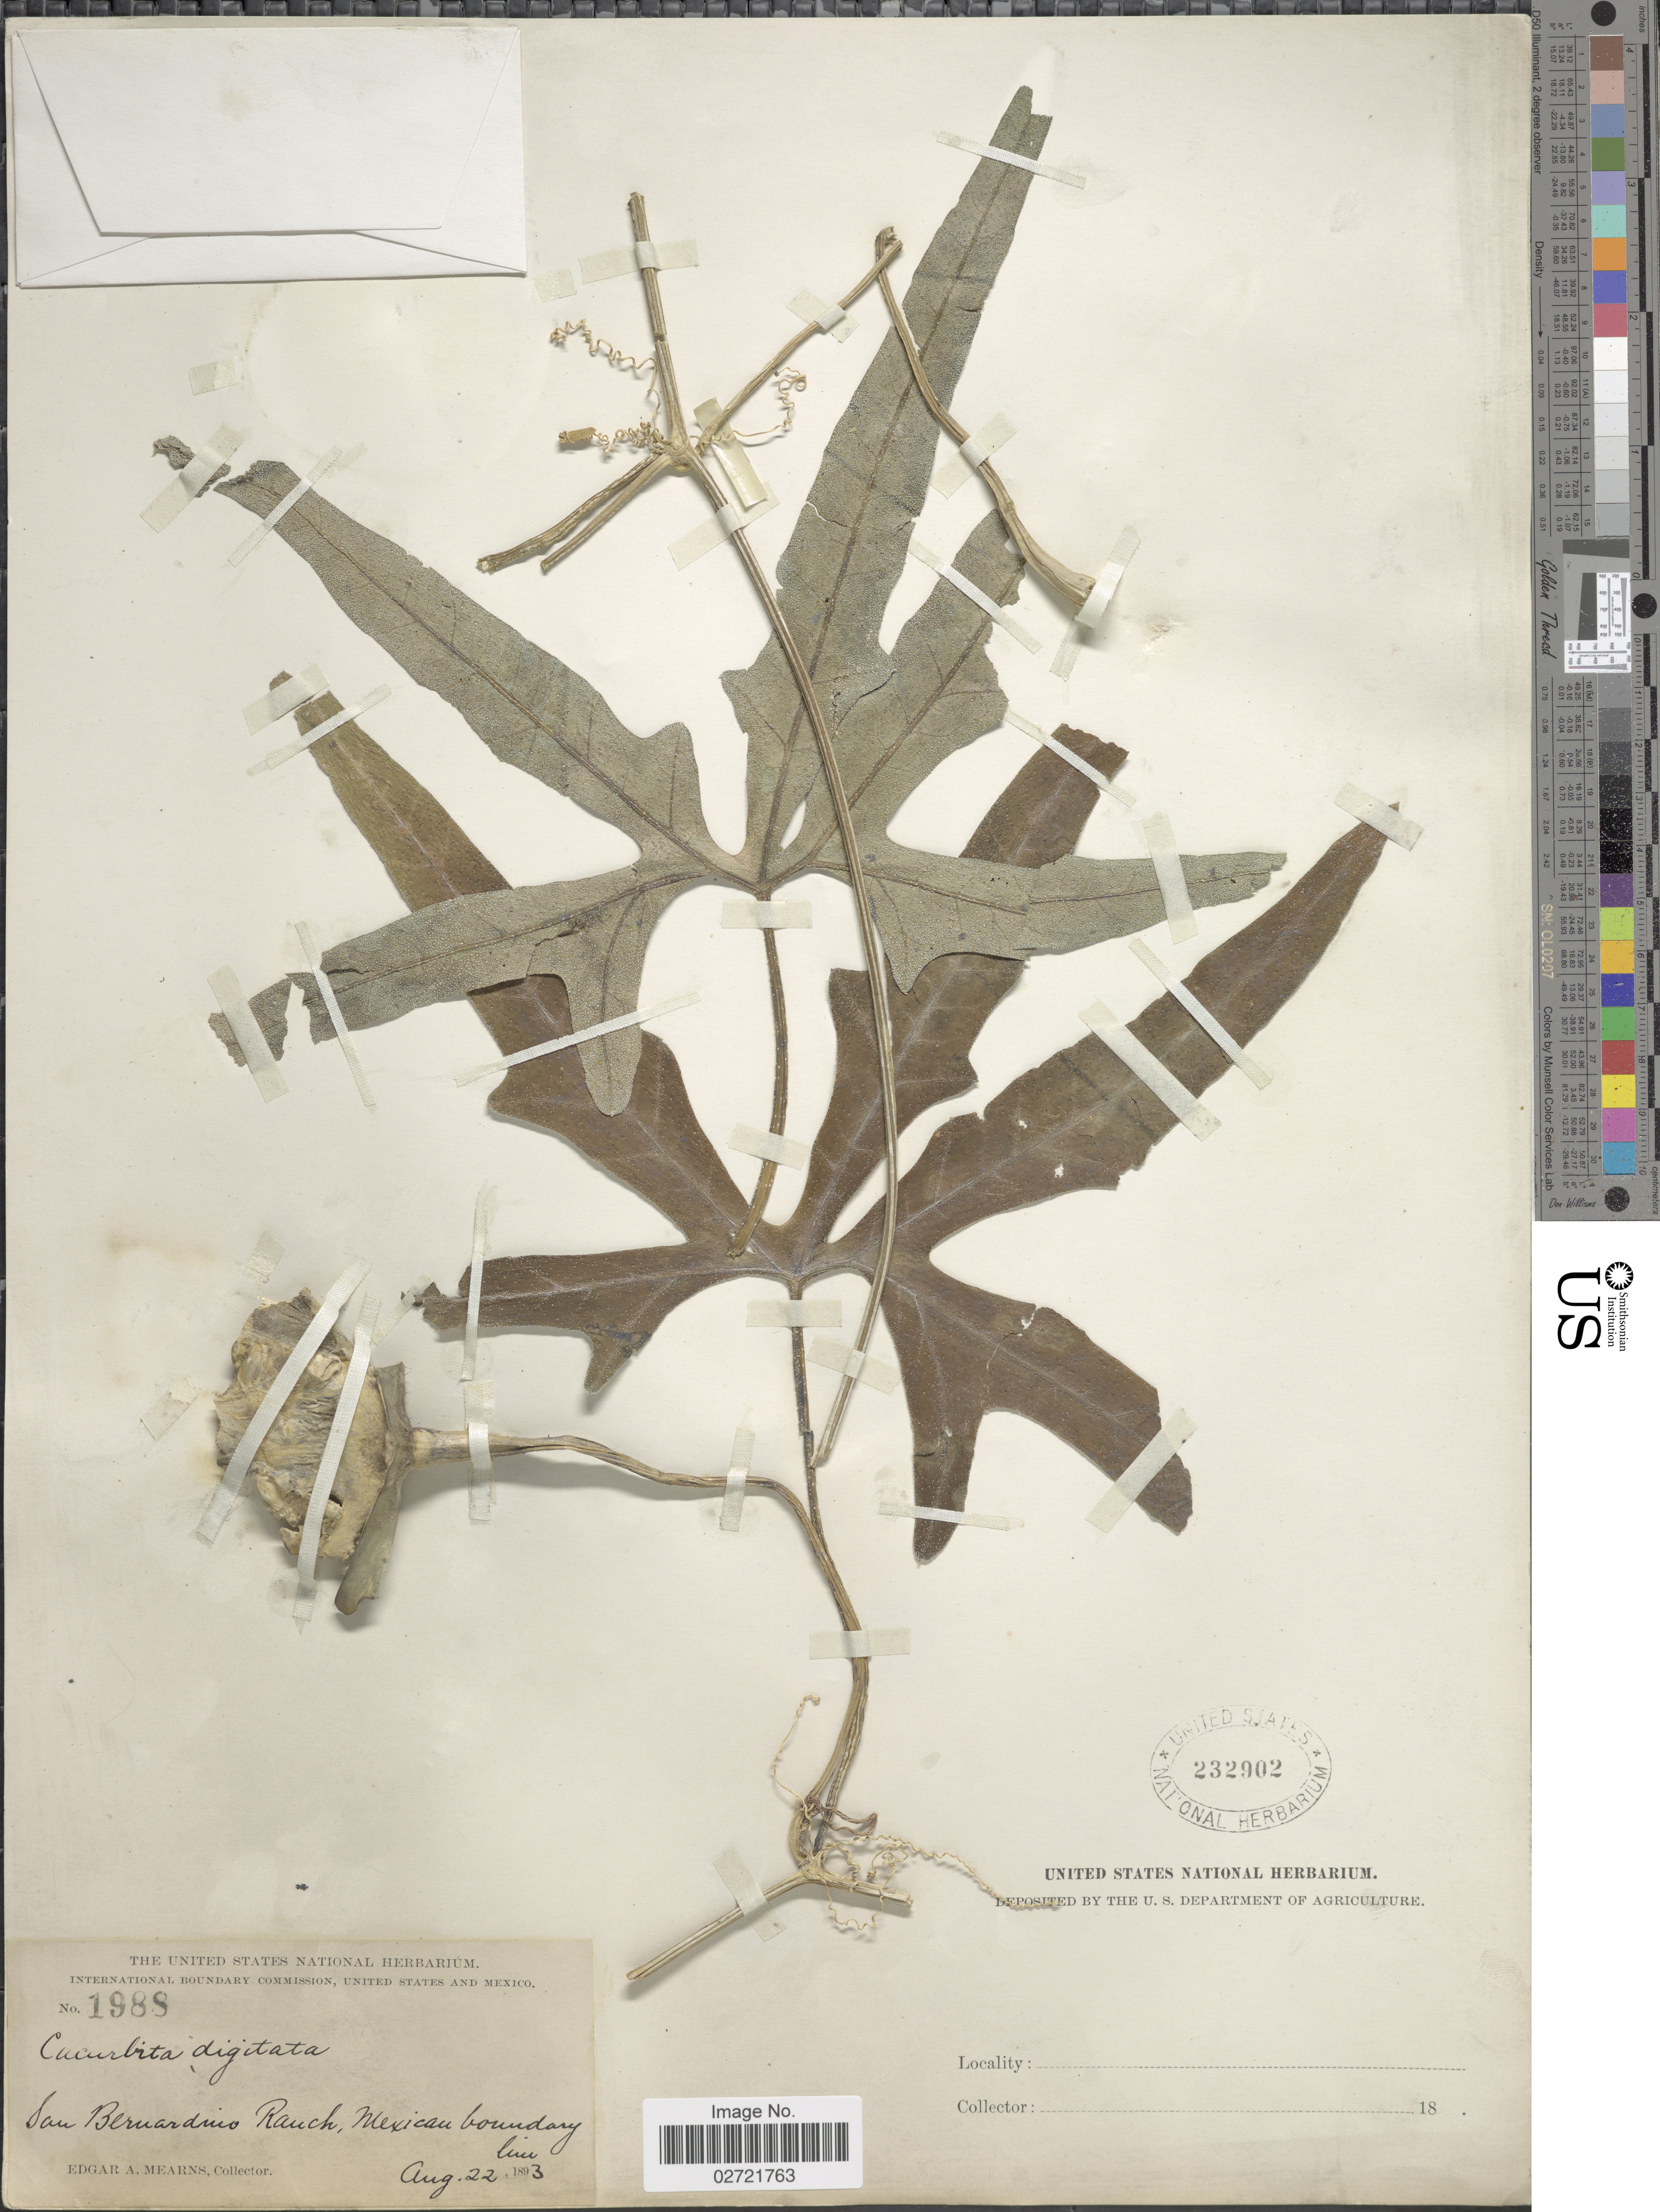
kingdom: Plantae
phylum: Tracheophyta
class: Magnoliopsida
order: Cucurbitales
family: Cucurbitaceae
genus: Cucurbita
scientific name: Cucurbita digitata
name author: A. Gray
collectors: E. A. Mearns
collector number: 1988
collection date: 1893-08-22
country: United States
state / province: Arizona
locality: San Bernardino Ranch, Mexican boundary line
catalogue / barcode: US 232902